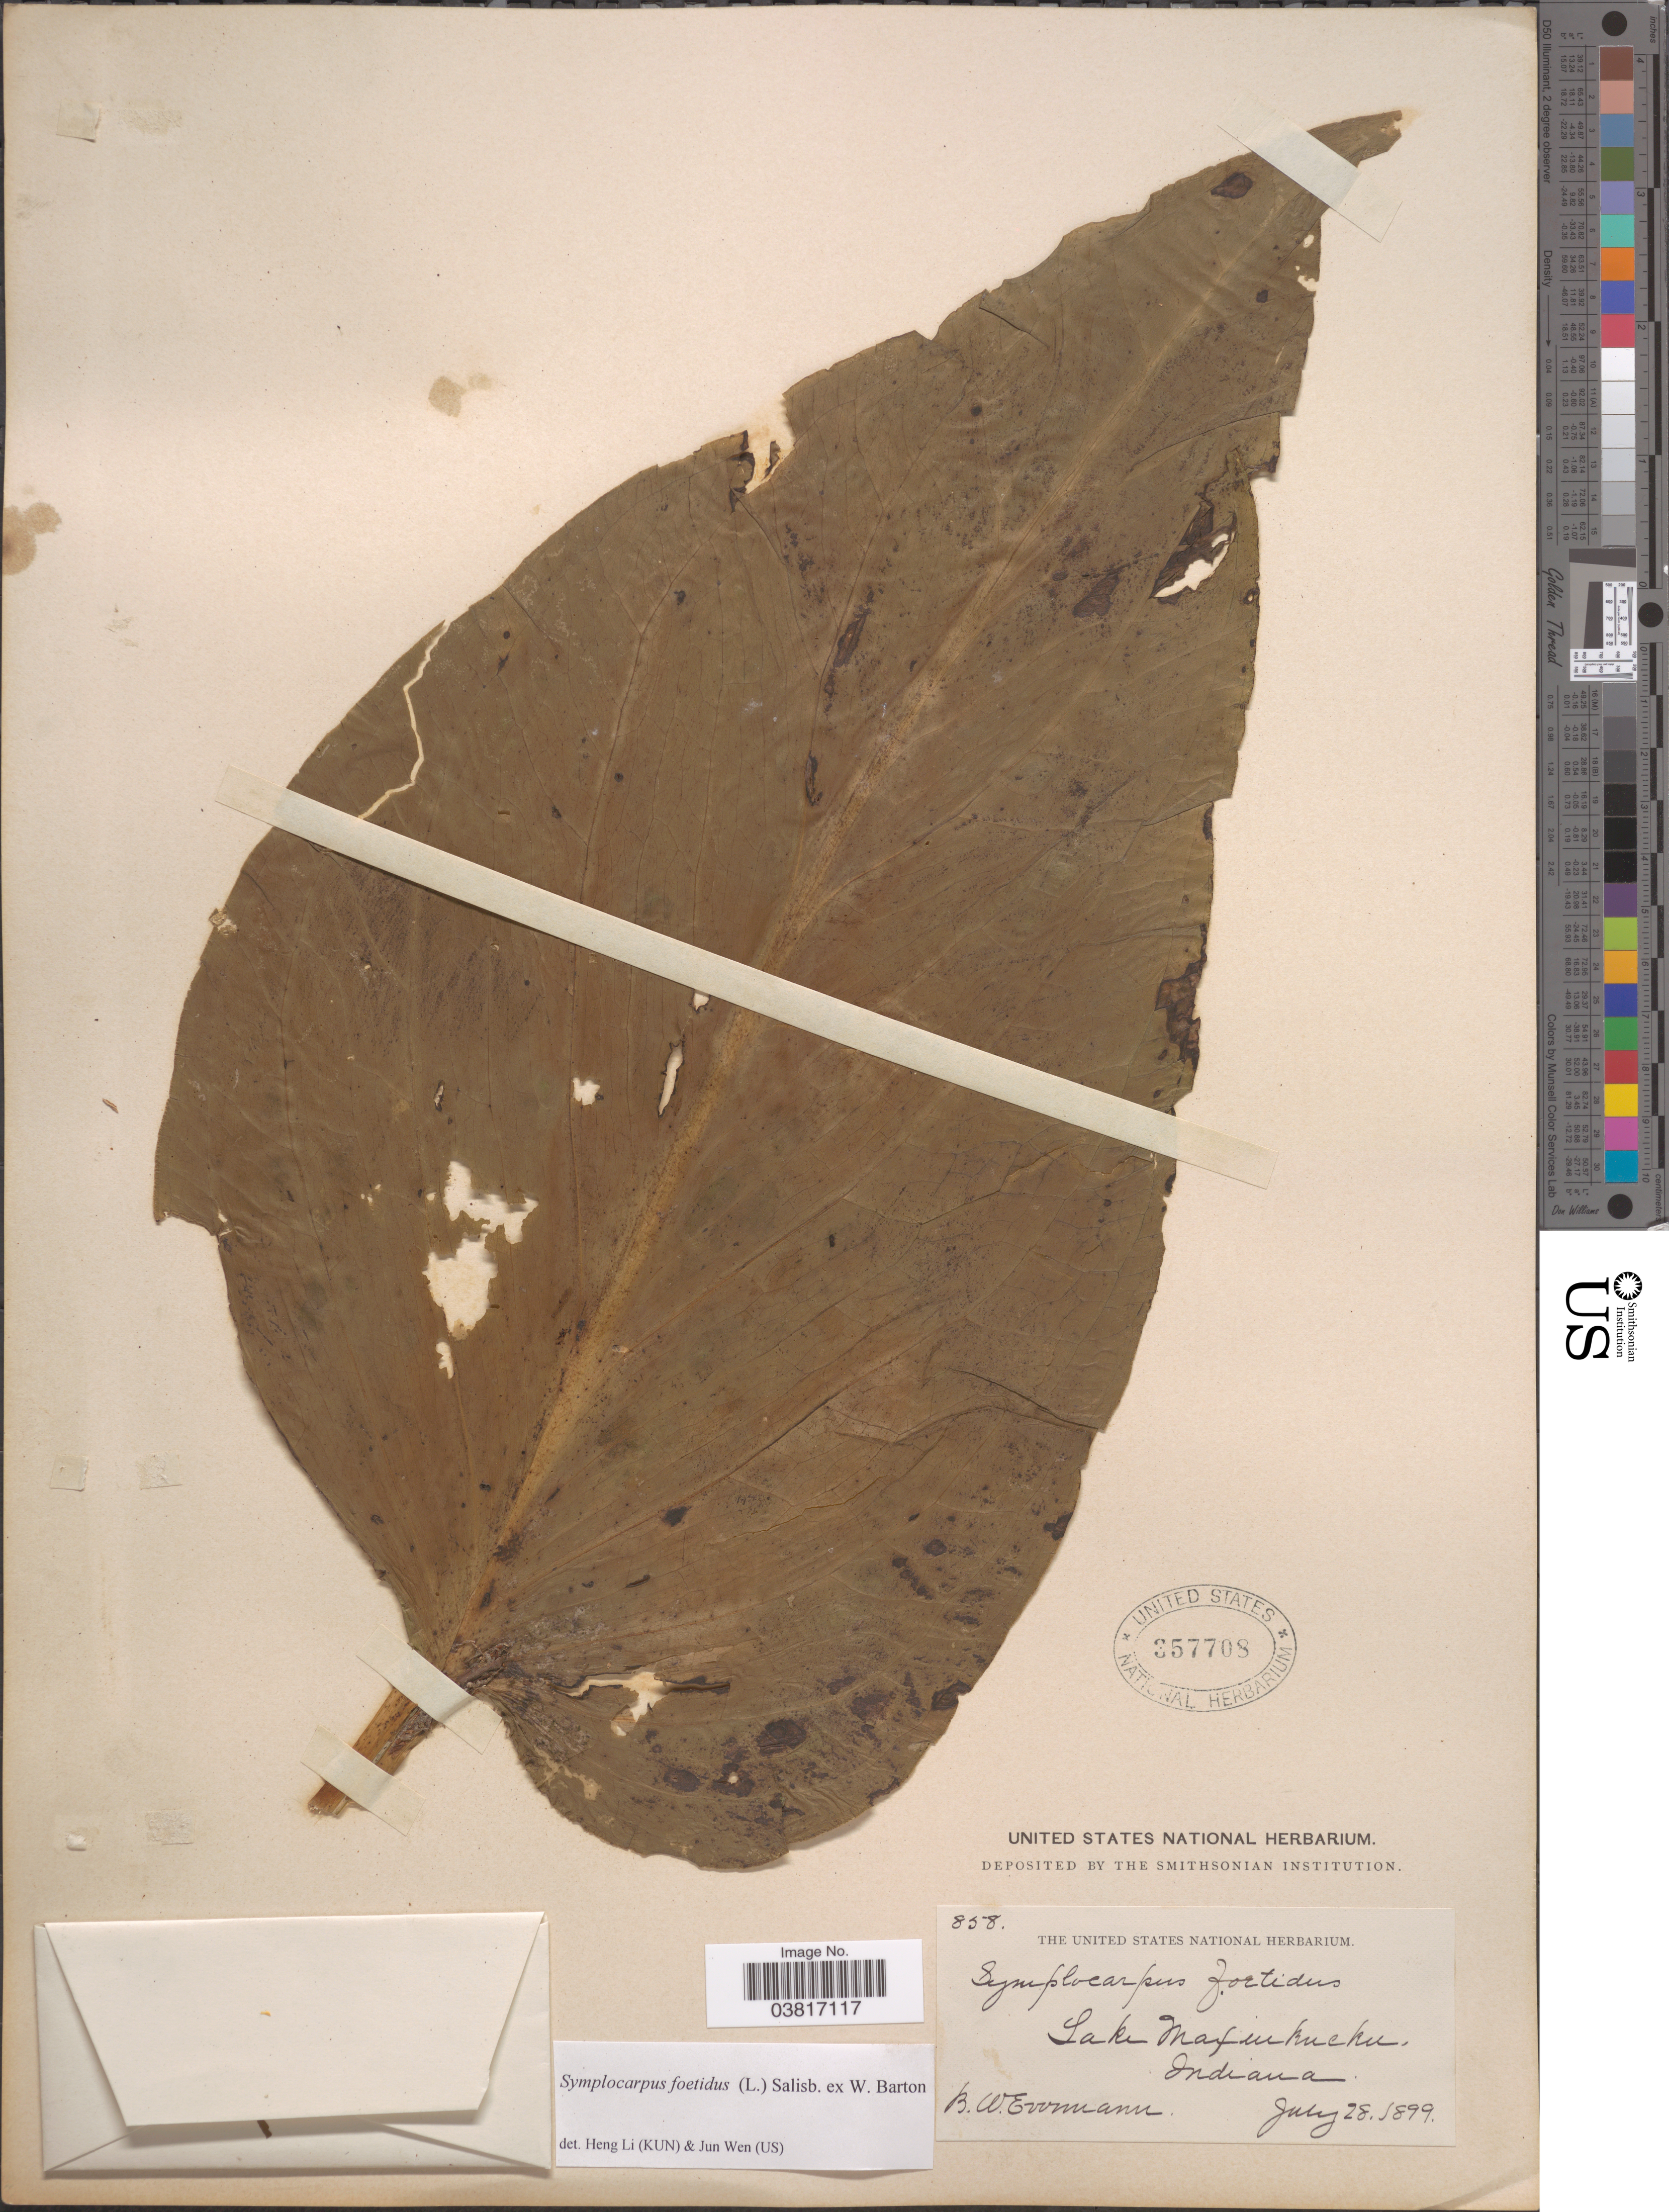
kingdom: Plantae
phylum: Tracheophyta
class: Liliopsida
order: Alismatales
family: Araceae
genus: Symplocarpus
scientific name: Symplocarpus foetidus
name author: (L.) W. Salisb. ex W.P.C. Barton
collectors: B. W. Evermann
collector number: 858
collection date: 1899-07-28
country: United States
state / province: Indiana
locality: Lake Maxinkuckee.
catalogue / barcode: US 357708